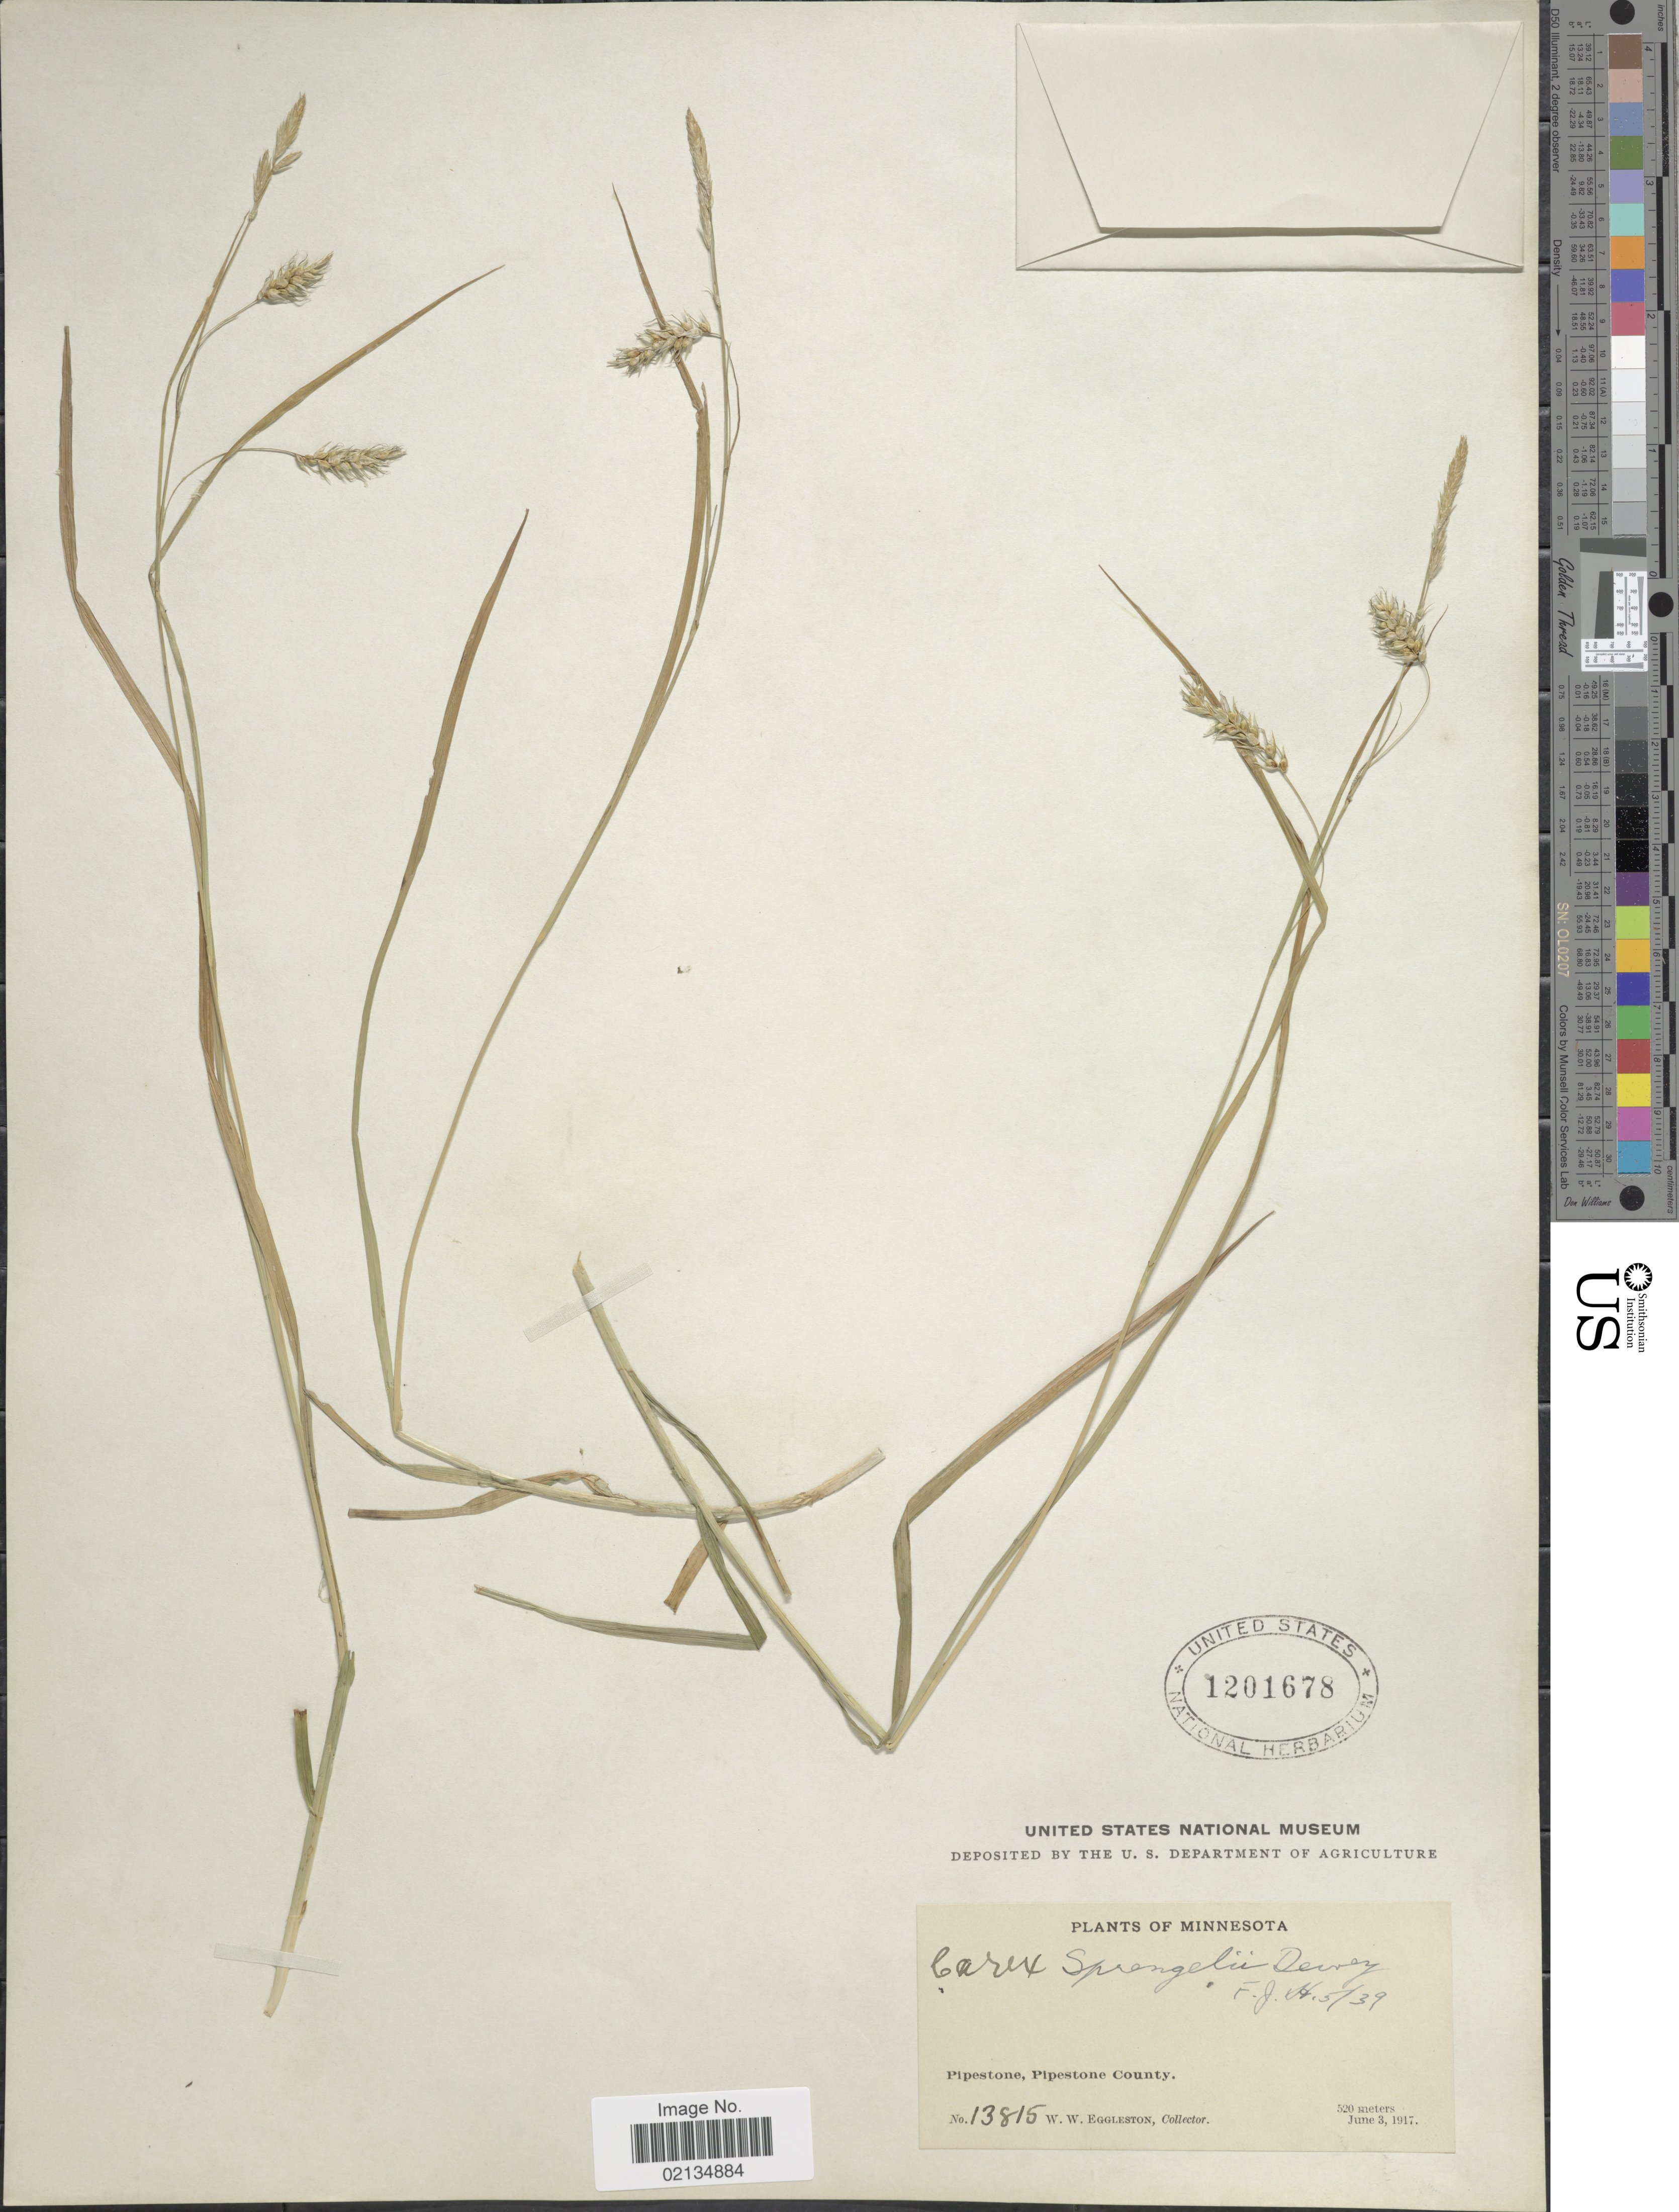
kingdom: Plantae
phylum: Tracheophyta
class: Liliopsida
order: Poales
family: Cyperaceae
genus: Carex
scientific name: Carex sprengelii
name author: Dewey ex Spreng.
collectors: W. W. Eggleston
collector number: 13815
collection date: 1917-06-03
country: United States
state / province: Minnesota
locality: Pipestone, Pipestone County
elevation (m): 520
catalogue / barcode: US 1201678